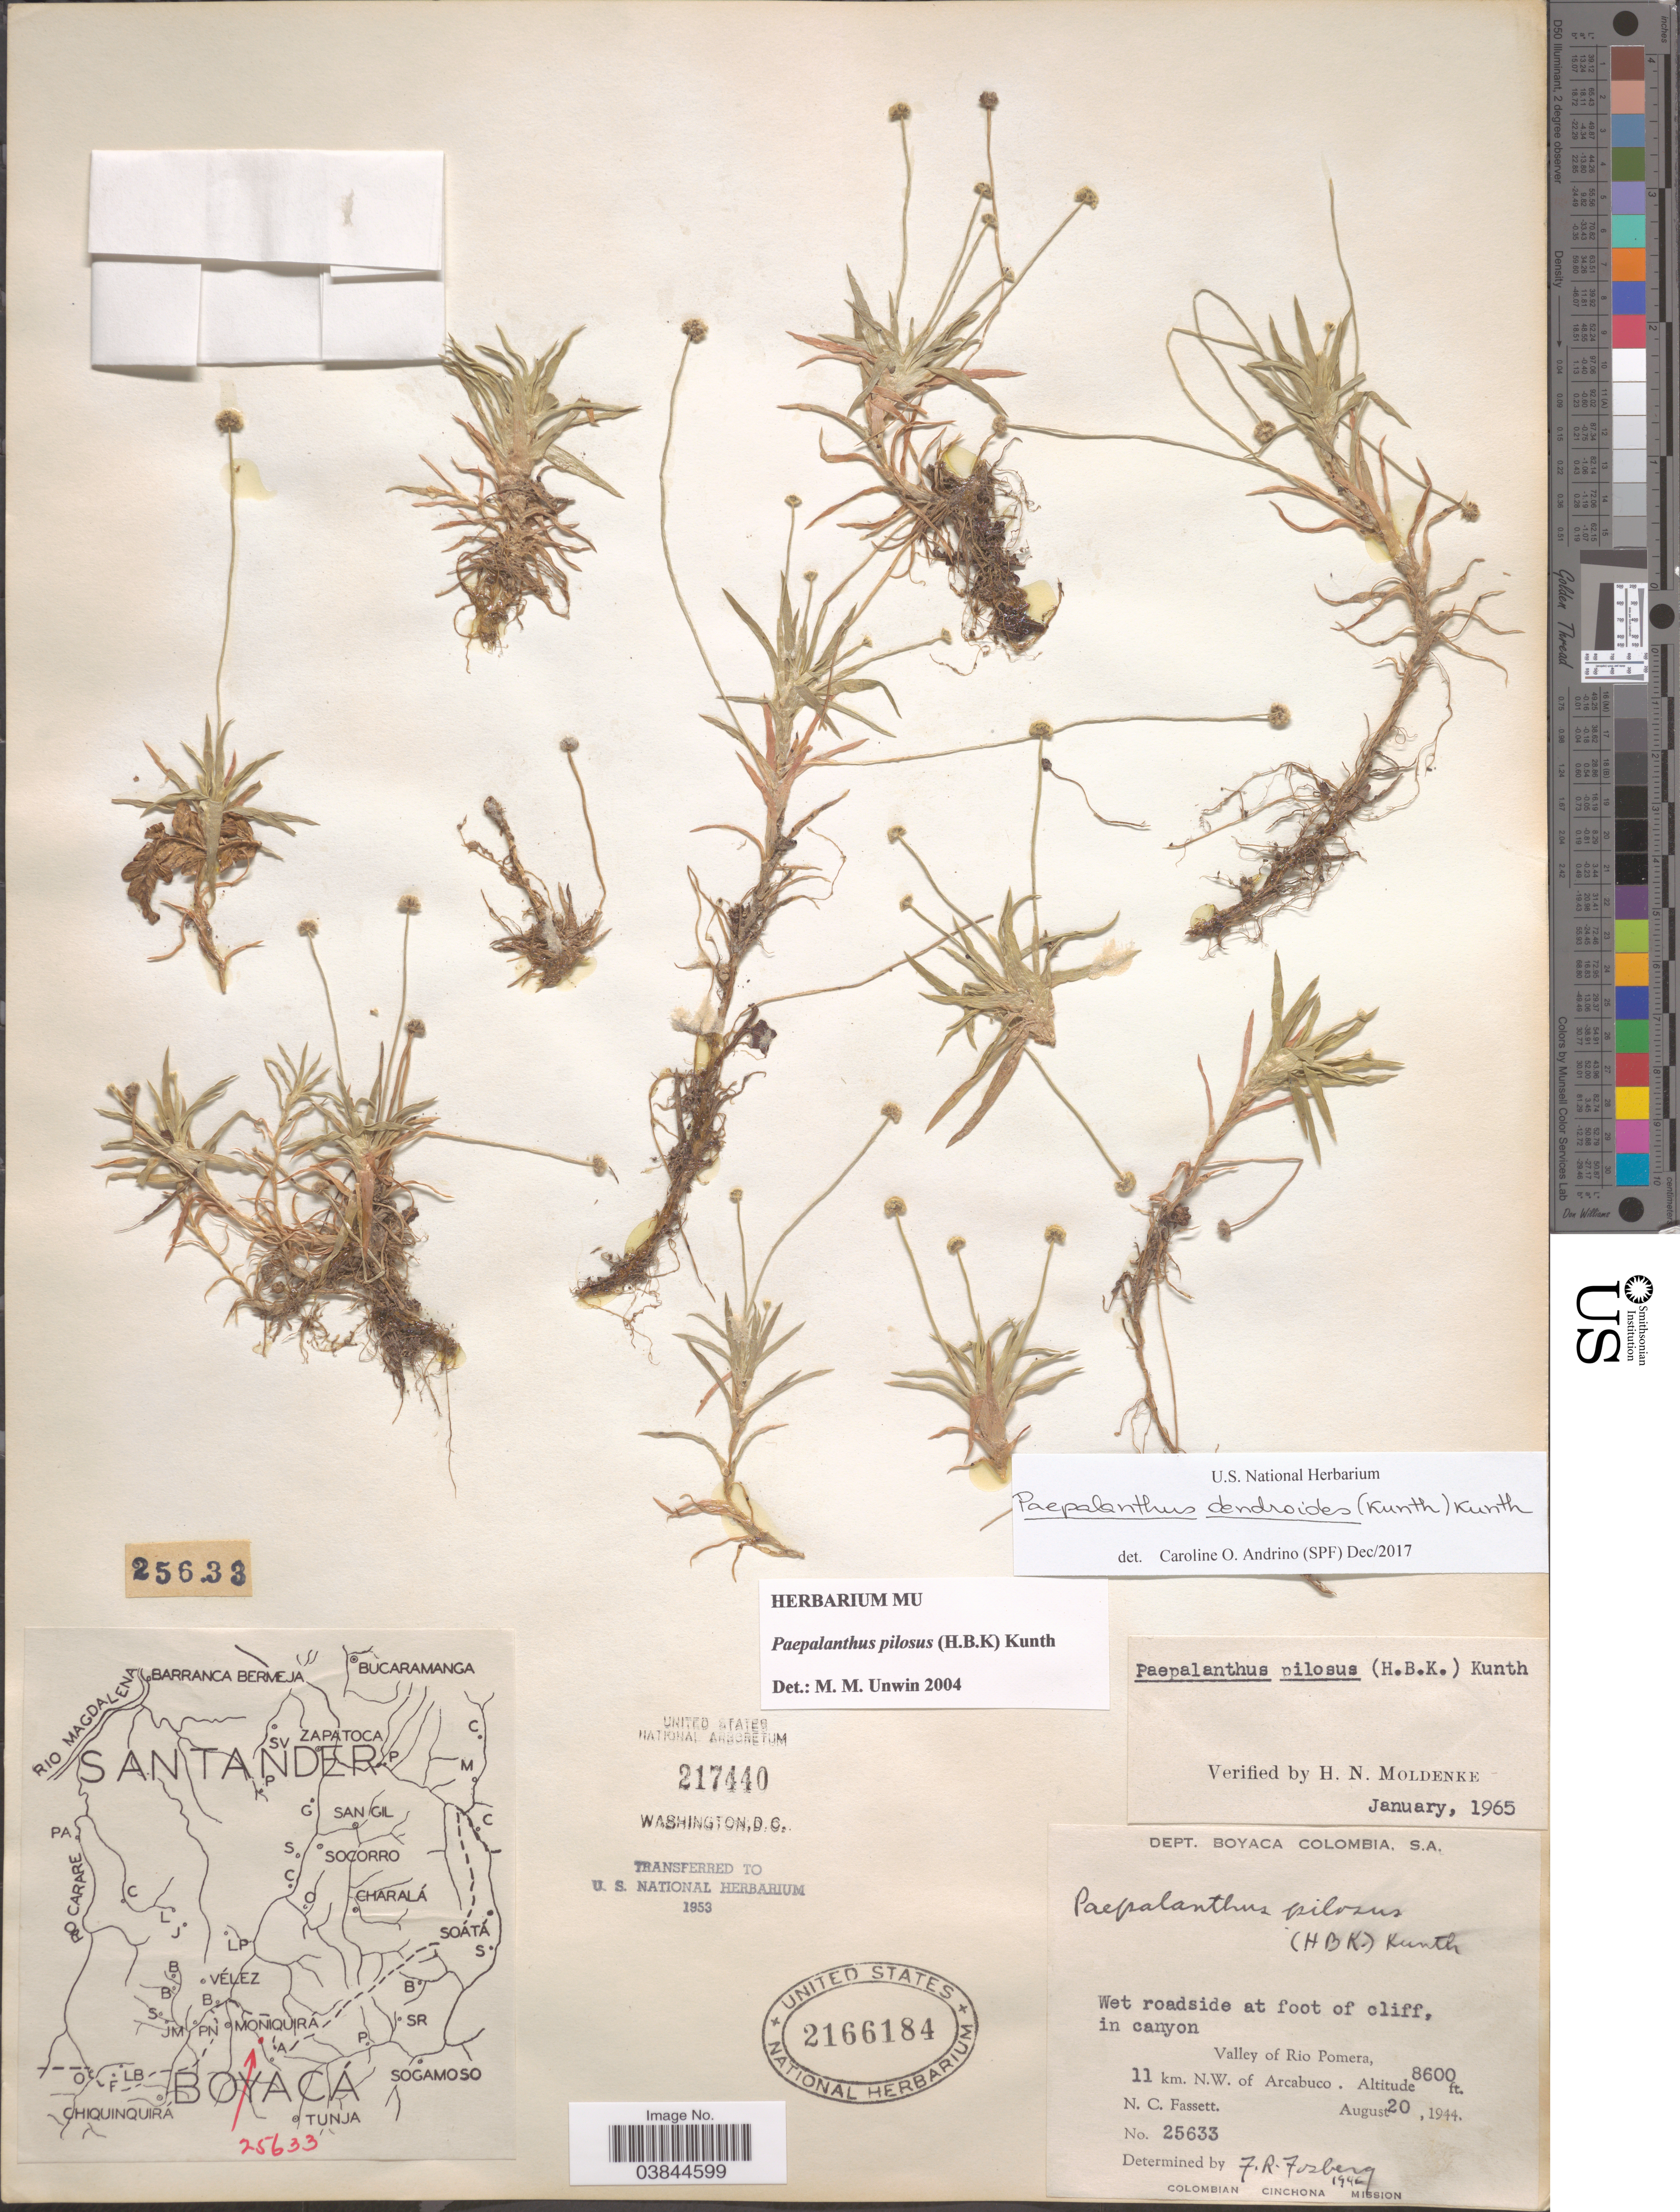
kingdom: Plantae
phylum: Tracheophyta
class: Liliopsida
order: Poales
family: Eriocaulaceae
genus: Paepalanthus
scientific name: Paepalanthus dendroides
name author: (Kunth) Kunth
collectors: N. C. Fassett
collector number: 25633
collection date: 1944-08-20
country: Colombia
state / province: Boyacá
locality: Dept. Boyaca. Wet roadside at foot of cliff, in canyon Valley of Rio Pomera, 11 km. N.W. of Arcabuco.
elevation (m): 2621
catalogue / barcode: US 2166184